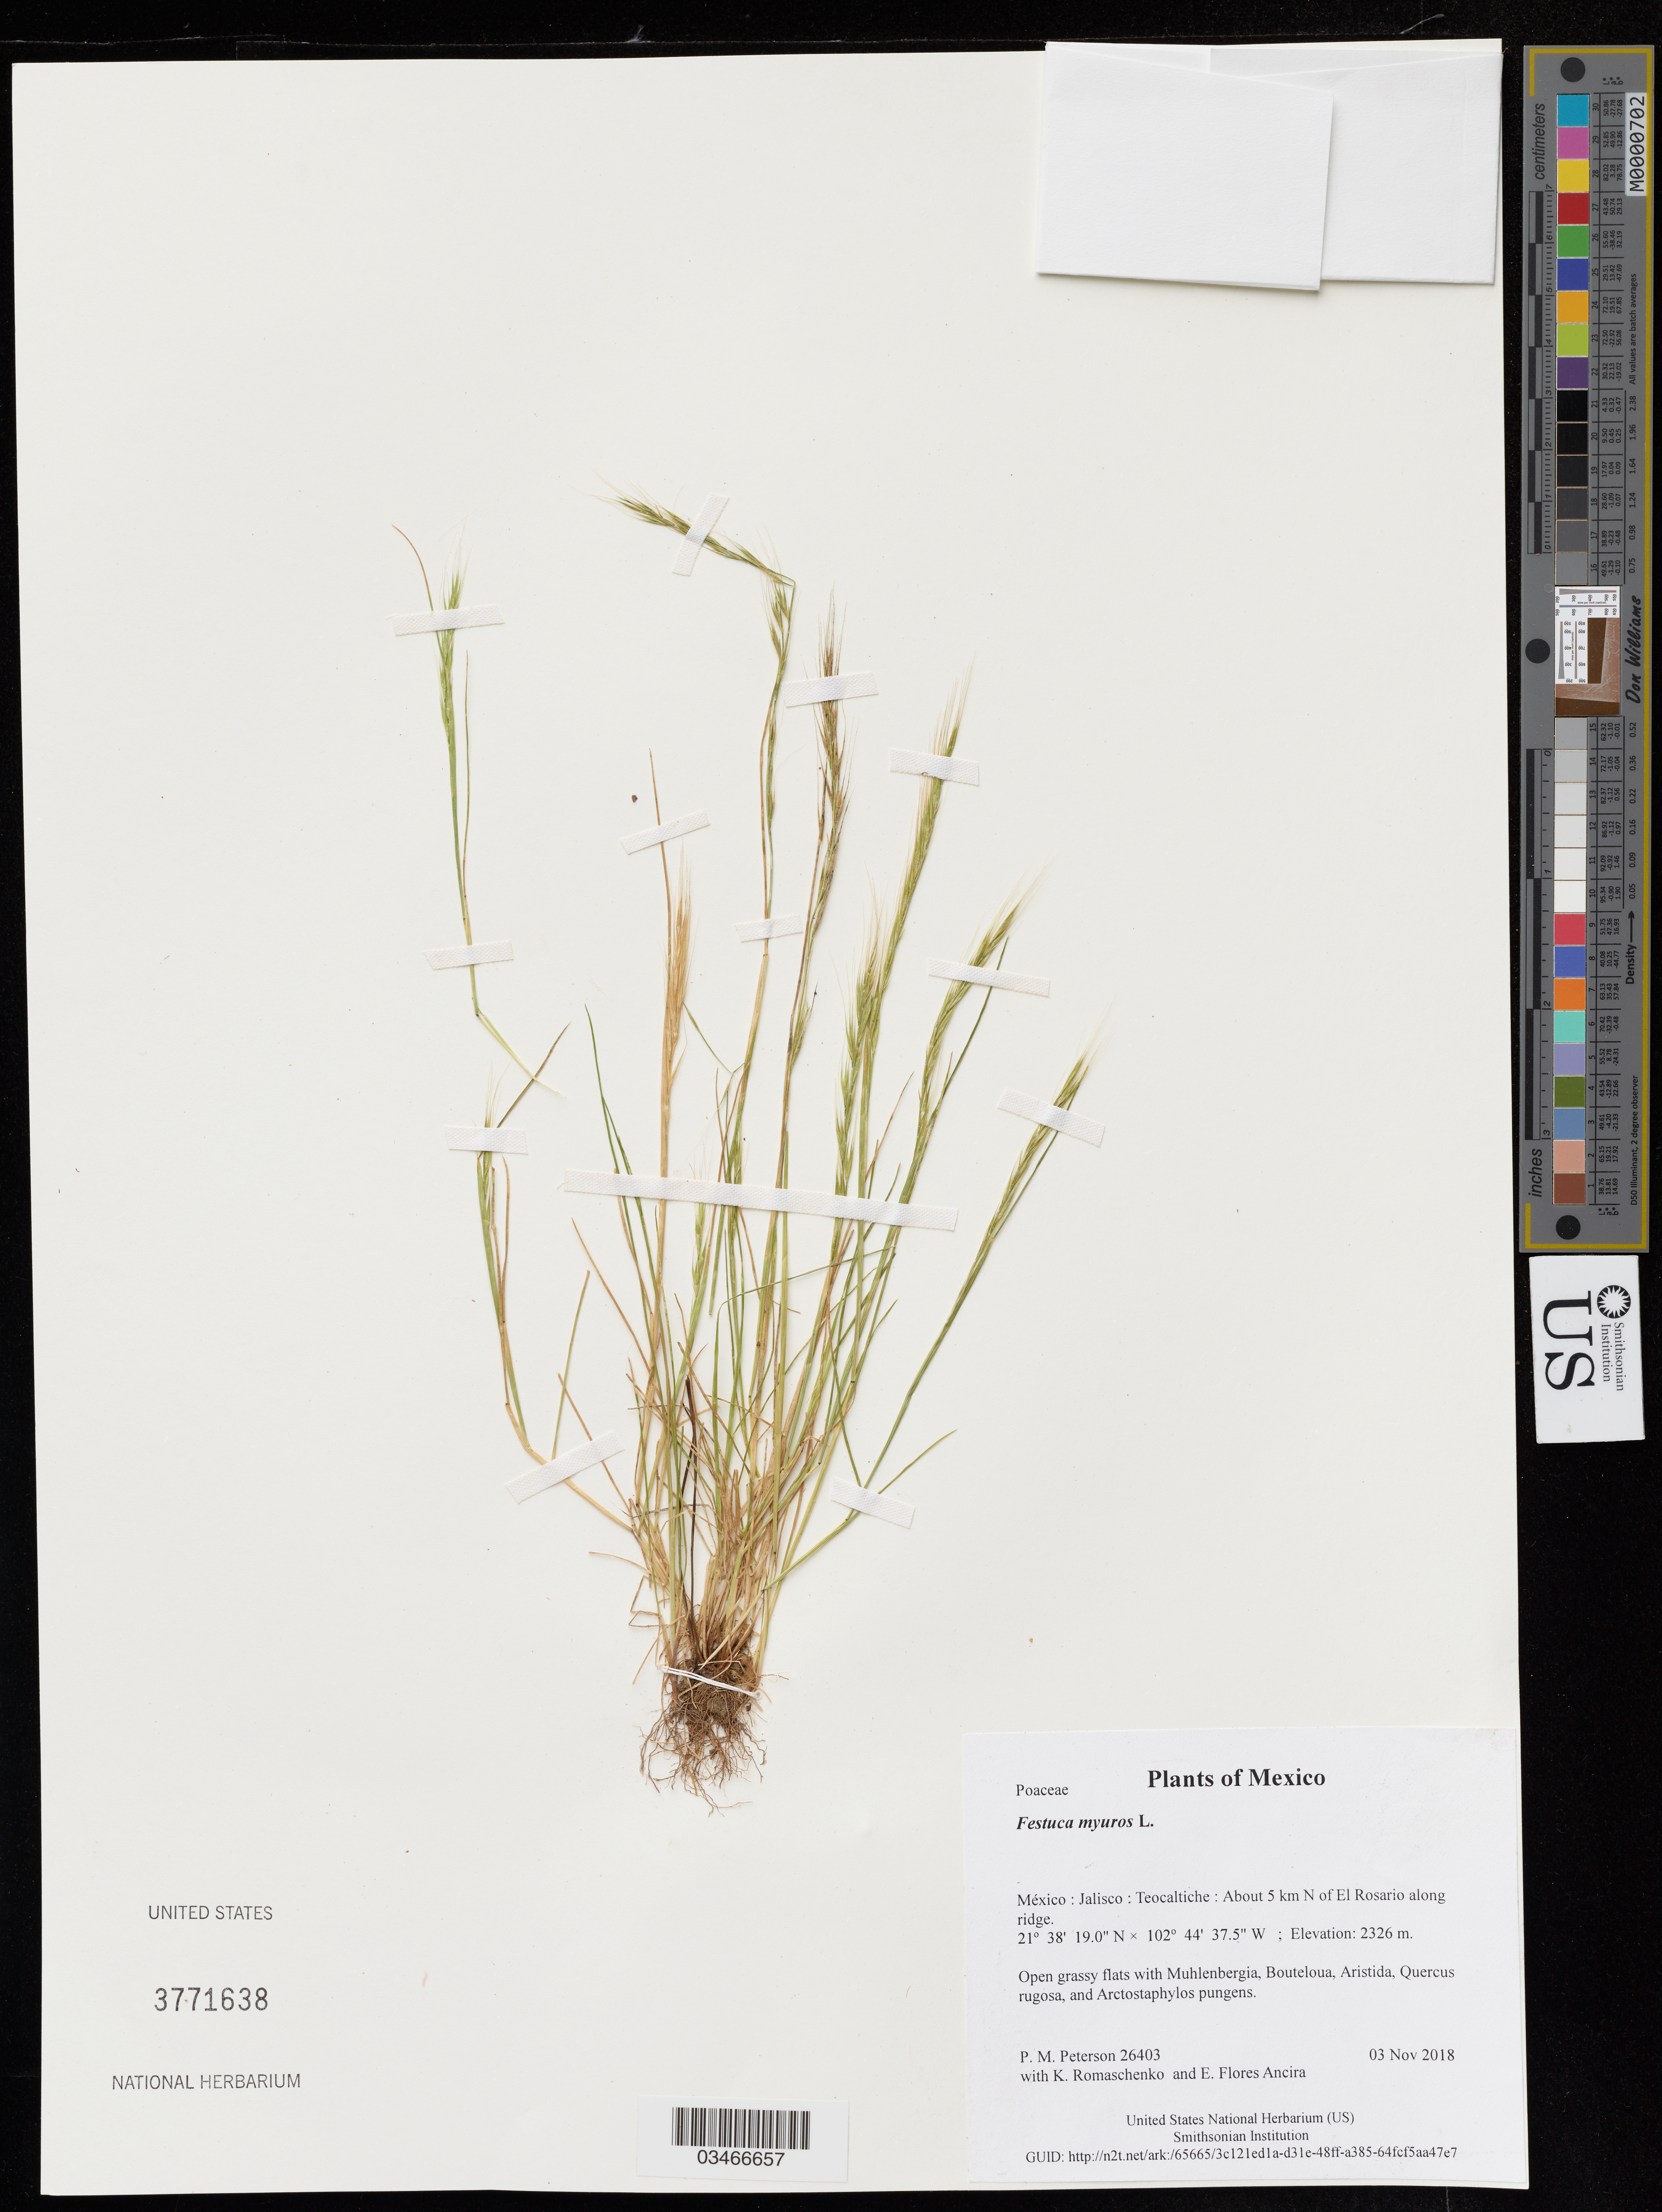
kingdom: Plantae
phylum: Tracheophyta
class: Liliopsida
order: Poales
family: Poaceae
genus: Festuca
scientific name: Festuca myuros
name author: L.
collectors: P. M. Peterson, K. Romaschenko & E. Flores Ancira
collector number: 26403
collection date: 2018-11-03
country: México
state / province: Jalisco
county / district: Teocaltiche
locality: About 5 km N of El Rosario along ridge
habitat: Open grassy flats with Muhlenbergia, Bouteloua, Aristida, Quercus rugosa, and Arctostaphylos pungens.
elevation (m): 2326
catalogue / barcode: US 3771638